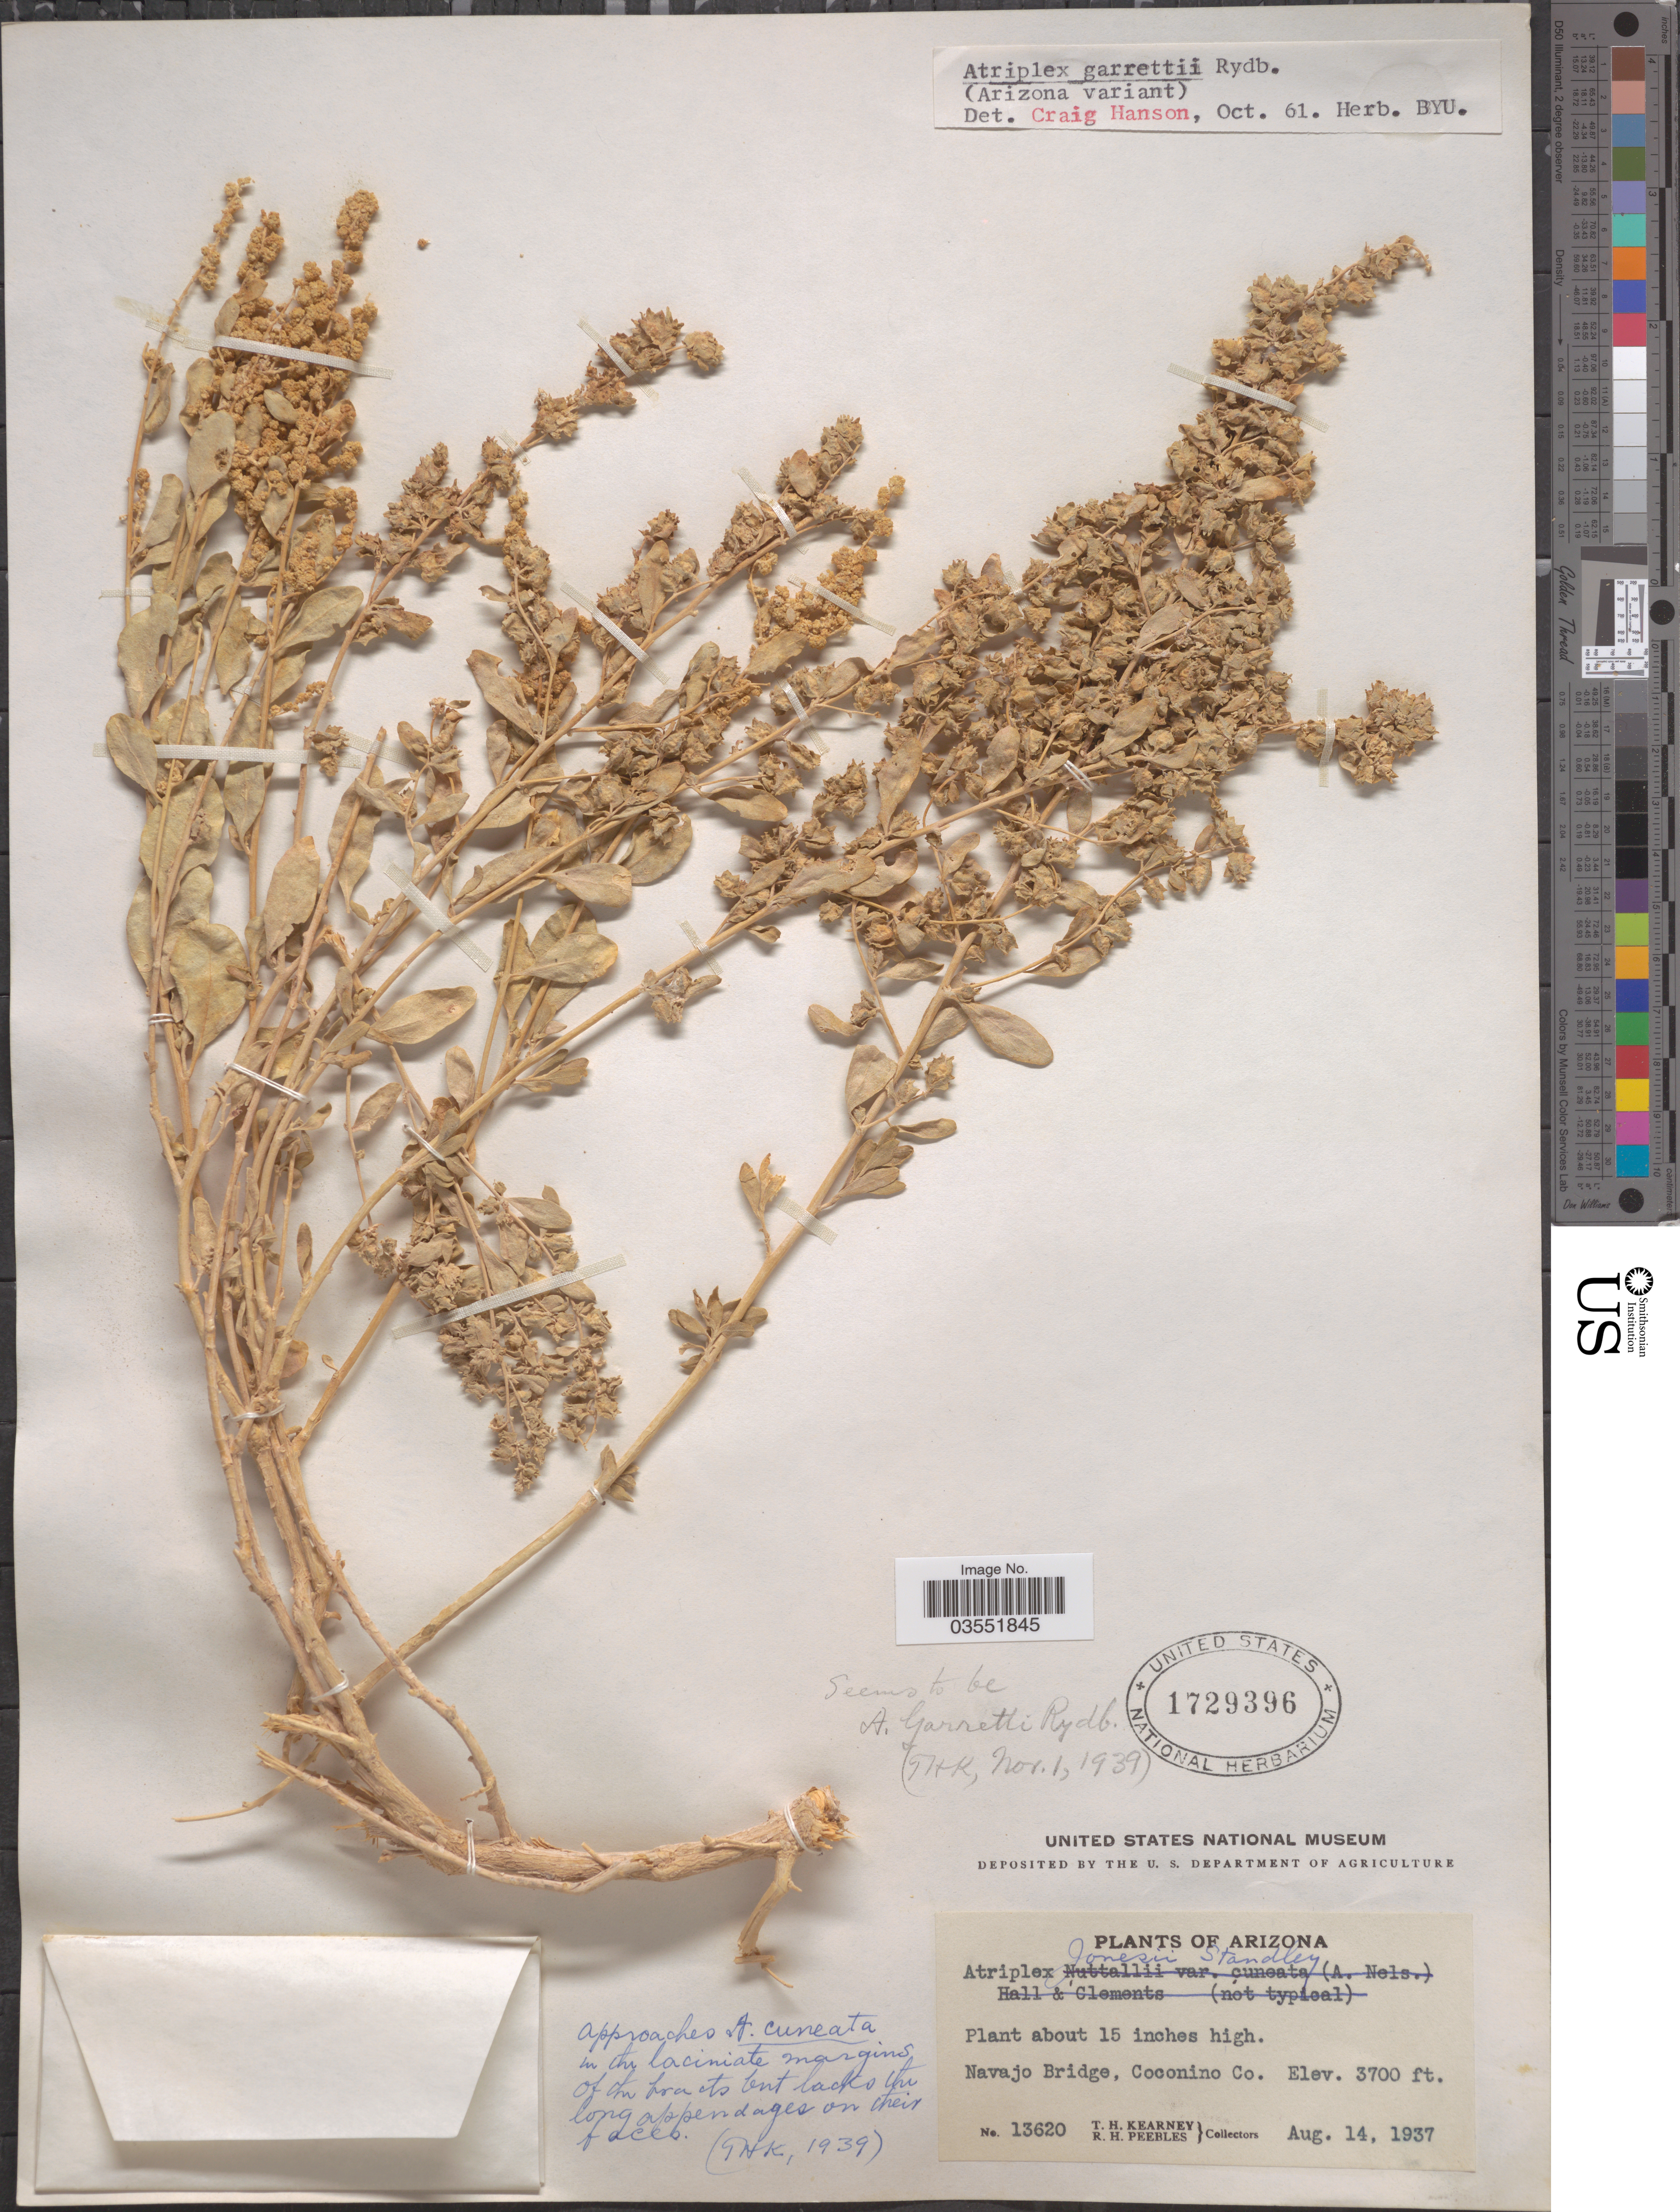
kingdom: Plantae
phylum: Tracheophyta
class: Magnoliopsida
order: Caryophyllales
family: Amaranthaceae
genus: Atriplex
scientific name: Atriplex garrettii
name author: Rydb.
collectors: T. H. Kearney & R. H. Peebles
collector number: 13620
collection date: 1937-08-14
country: United States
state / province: Arizona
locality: Navajo Bridge, Coconino County.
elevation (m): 1128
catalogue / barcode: US 1729396